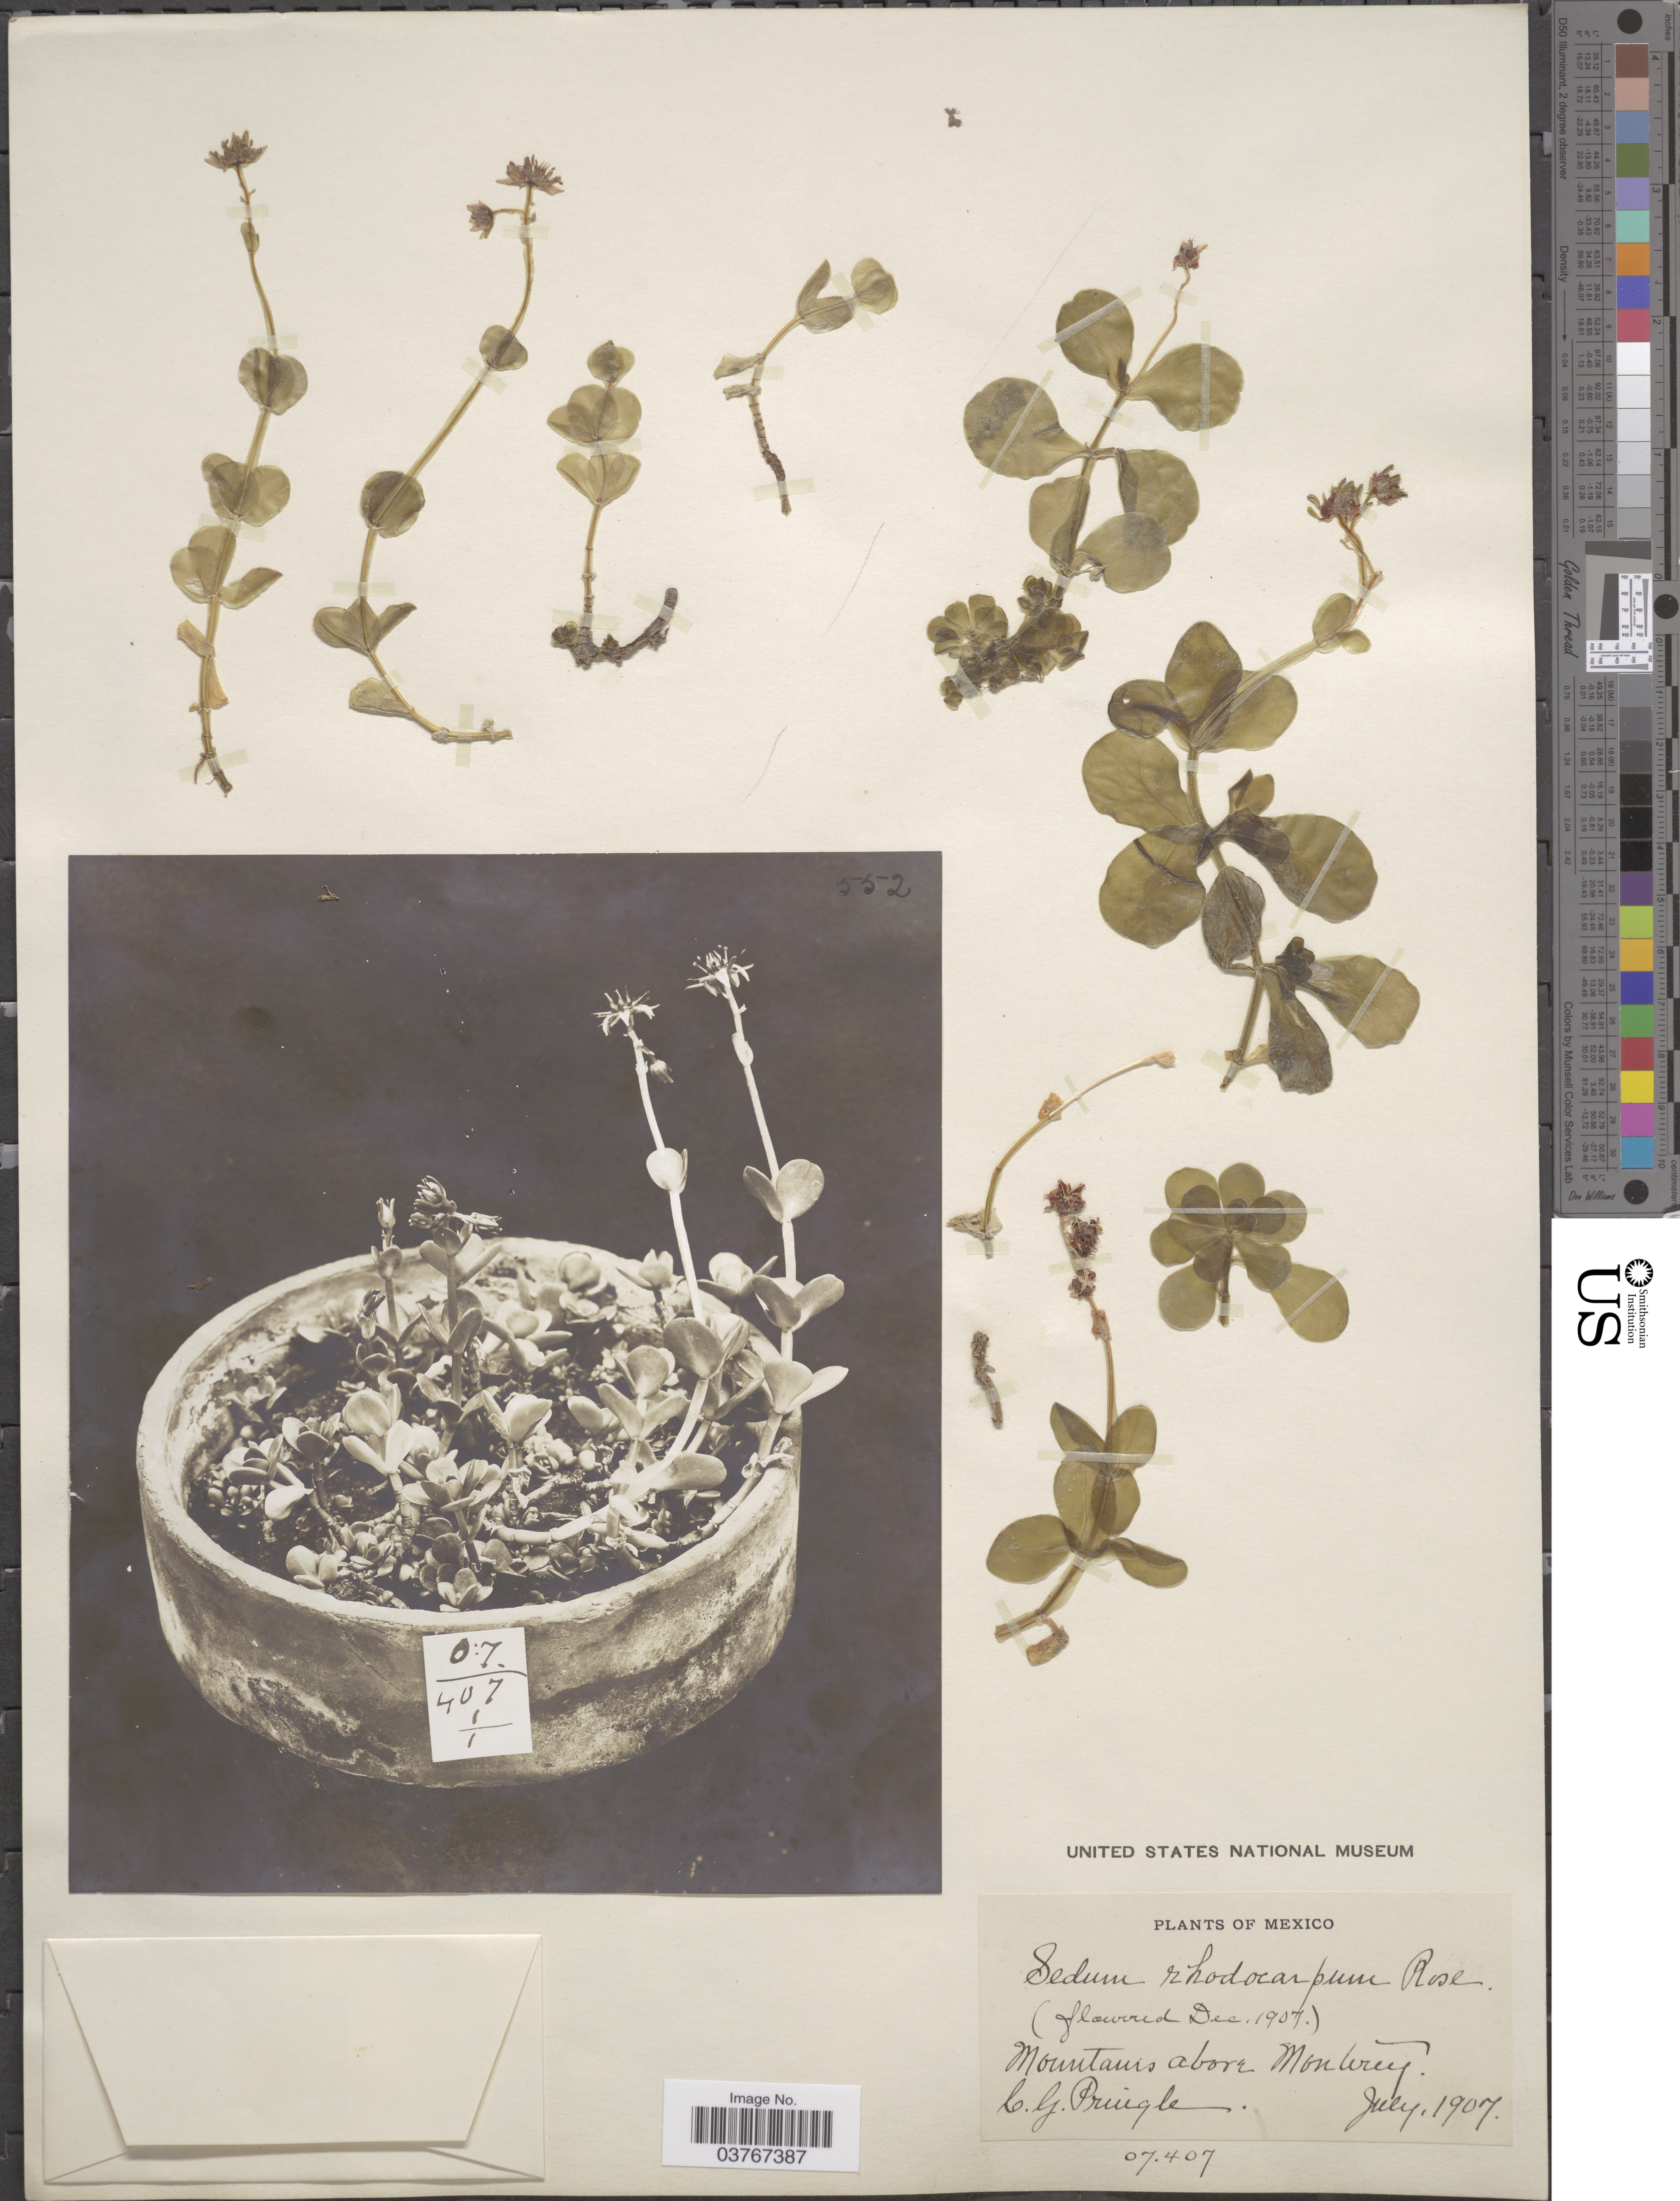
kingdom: Plantae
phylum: Tracheophyta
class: Magnoliopsida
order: Saxifragales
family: Crassulaceae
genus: Sedum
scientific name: Sedum rhodocarpum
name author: Rose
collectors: C. G. Pringle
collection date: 1907-12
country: Mexico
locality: Moutains above Monterey.